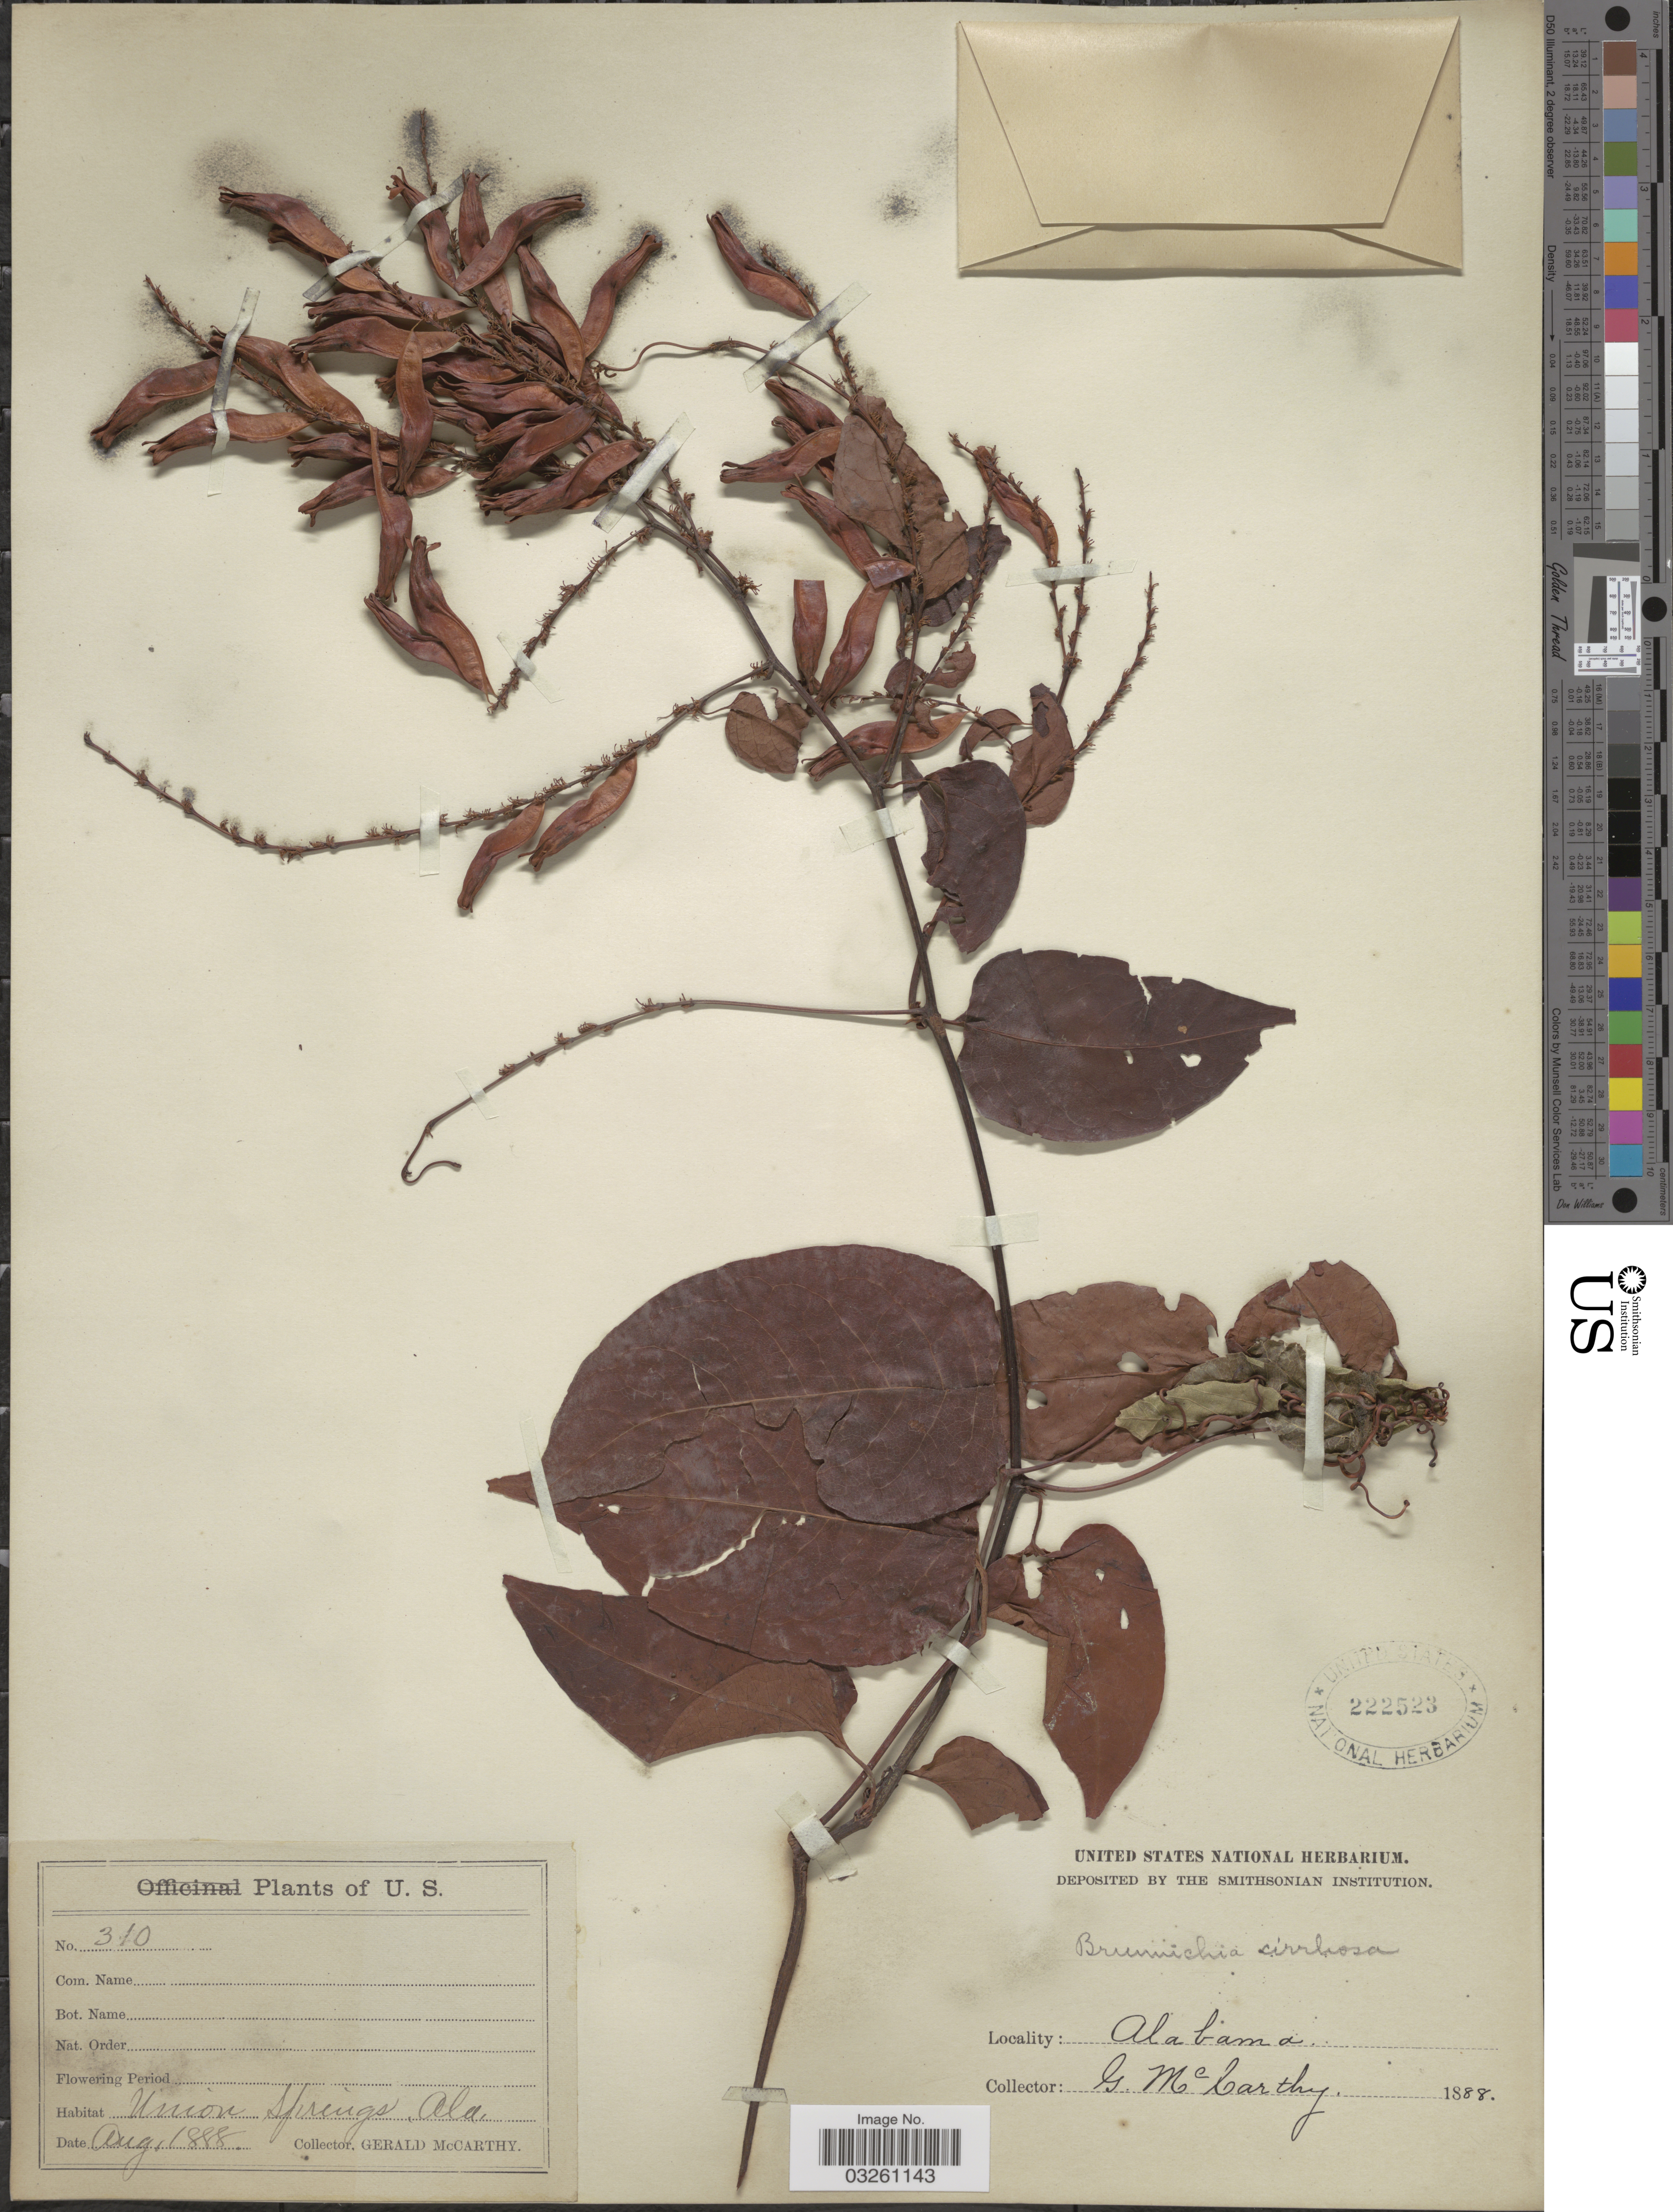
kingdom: Plantae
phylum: Tracheophyta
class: Magnoliopsida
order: Caryophyllales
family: Polygonaceae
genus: Brunnichia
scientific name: Brunnichia cirrhosa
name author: Gaertn.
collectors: G. McCarthy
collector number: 310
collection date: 1888-08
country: United States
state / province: Alabama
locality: Union Springs, Ala.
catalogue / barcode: US 222523